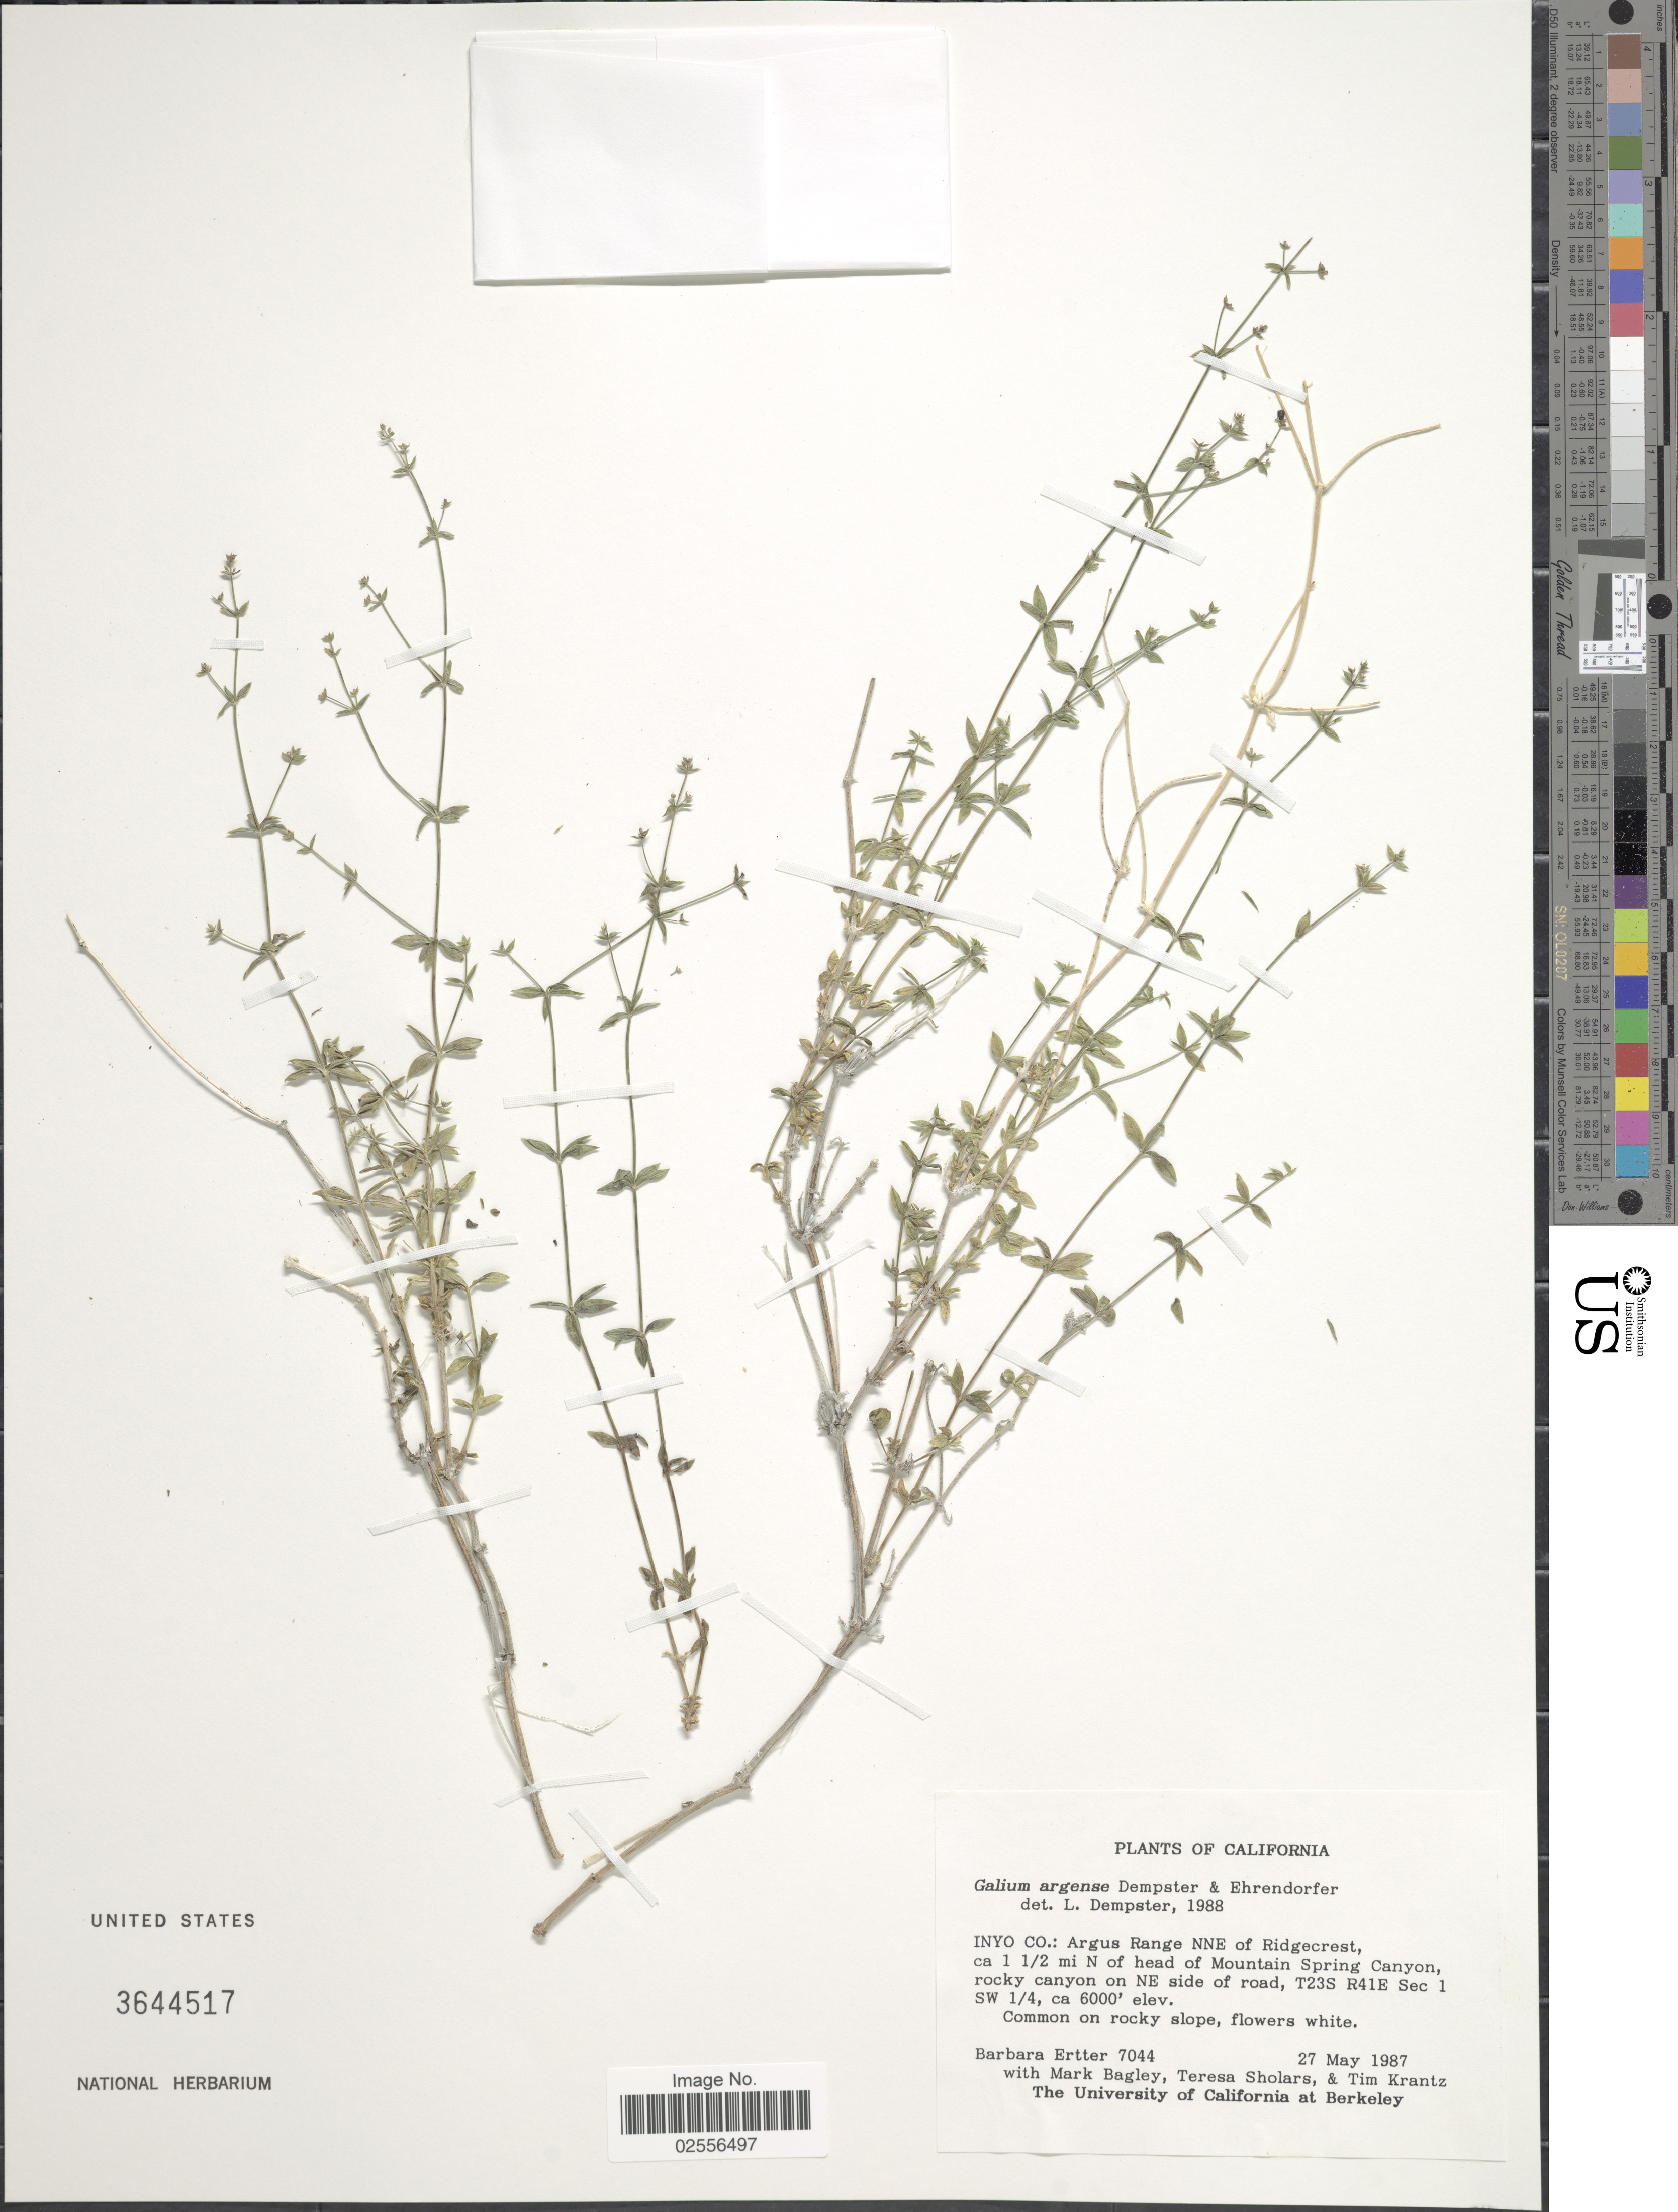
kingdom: Plantae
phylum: Tracheophyta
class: Magnoliopsida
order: Gentianales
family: Rubiaceae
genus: Galium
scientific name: Galium argense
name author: Dempster & Ehrend.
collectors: B. Ertter, M. Bagley, T. Sholars & T. Krantz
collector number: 7044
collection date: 1987-05-27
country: United States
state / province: California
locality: Inyo: Argus Range NNE of Ridgecrest, ca. 1½ mi N of head of Mountain Spring Canyon, rocky canyon on NE side of road, T23S R41E Sec 1 SW 1/4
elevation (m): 1829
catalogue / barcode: US 3644517